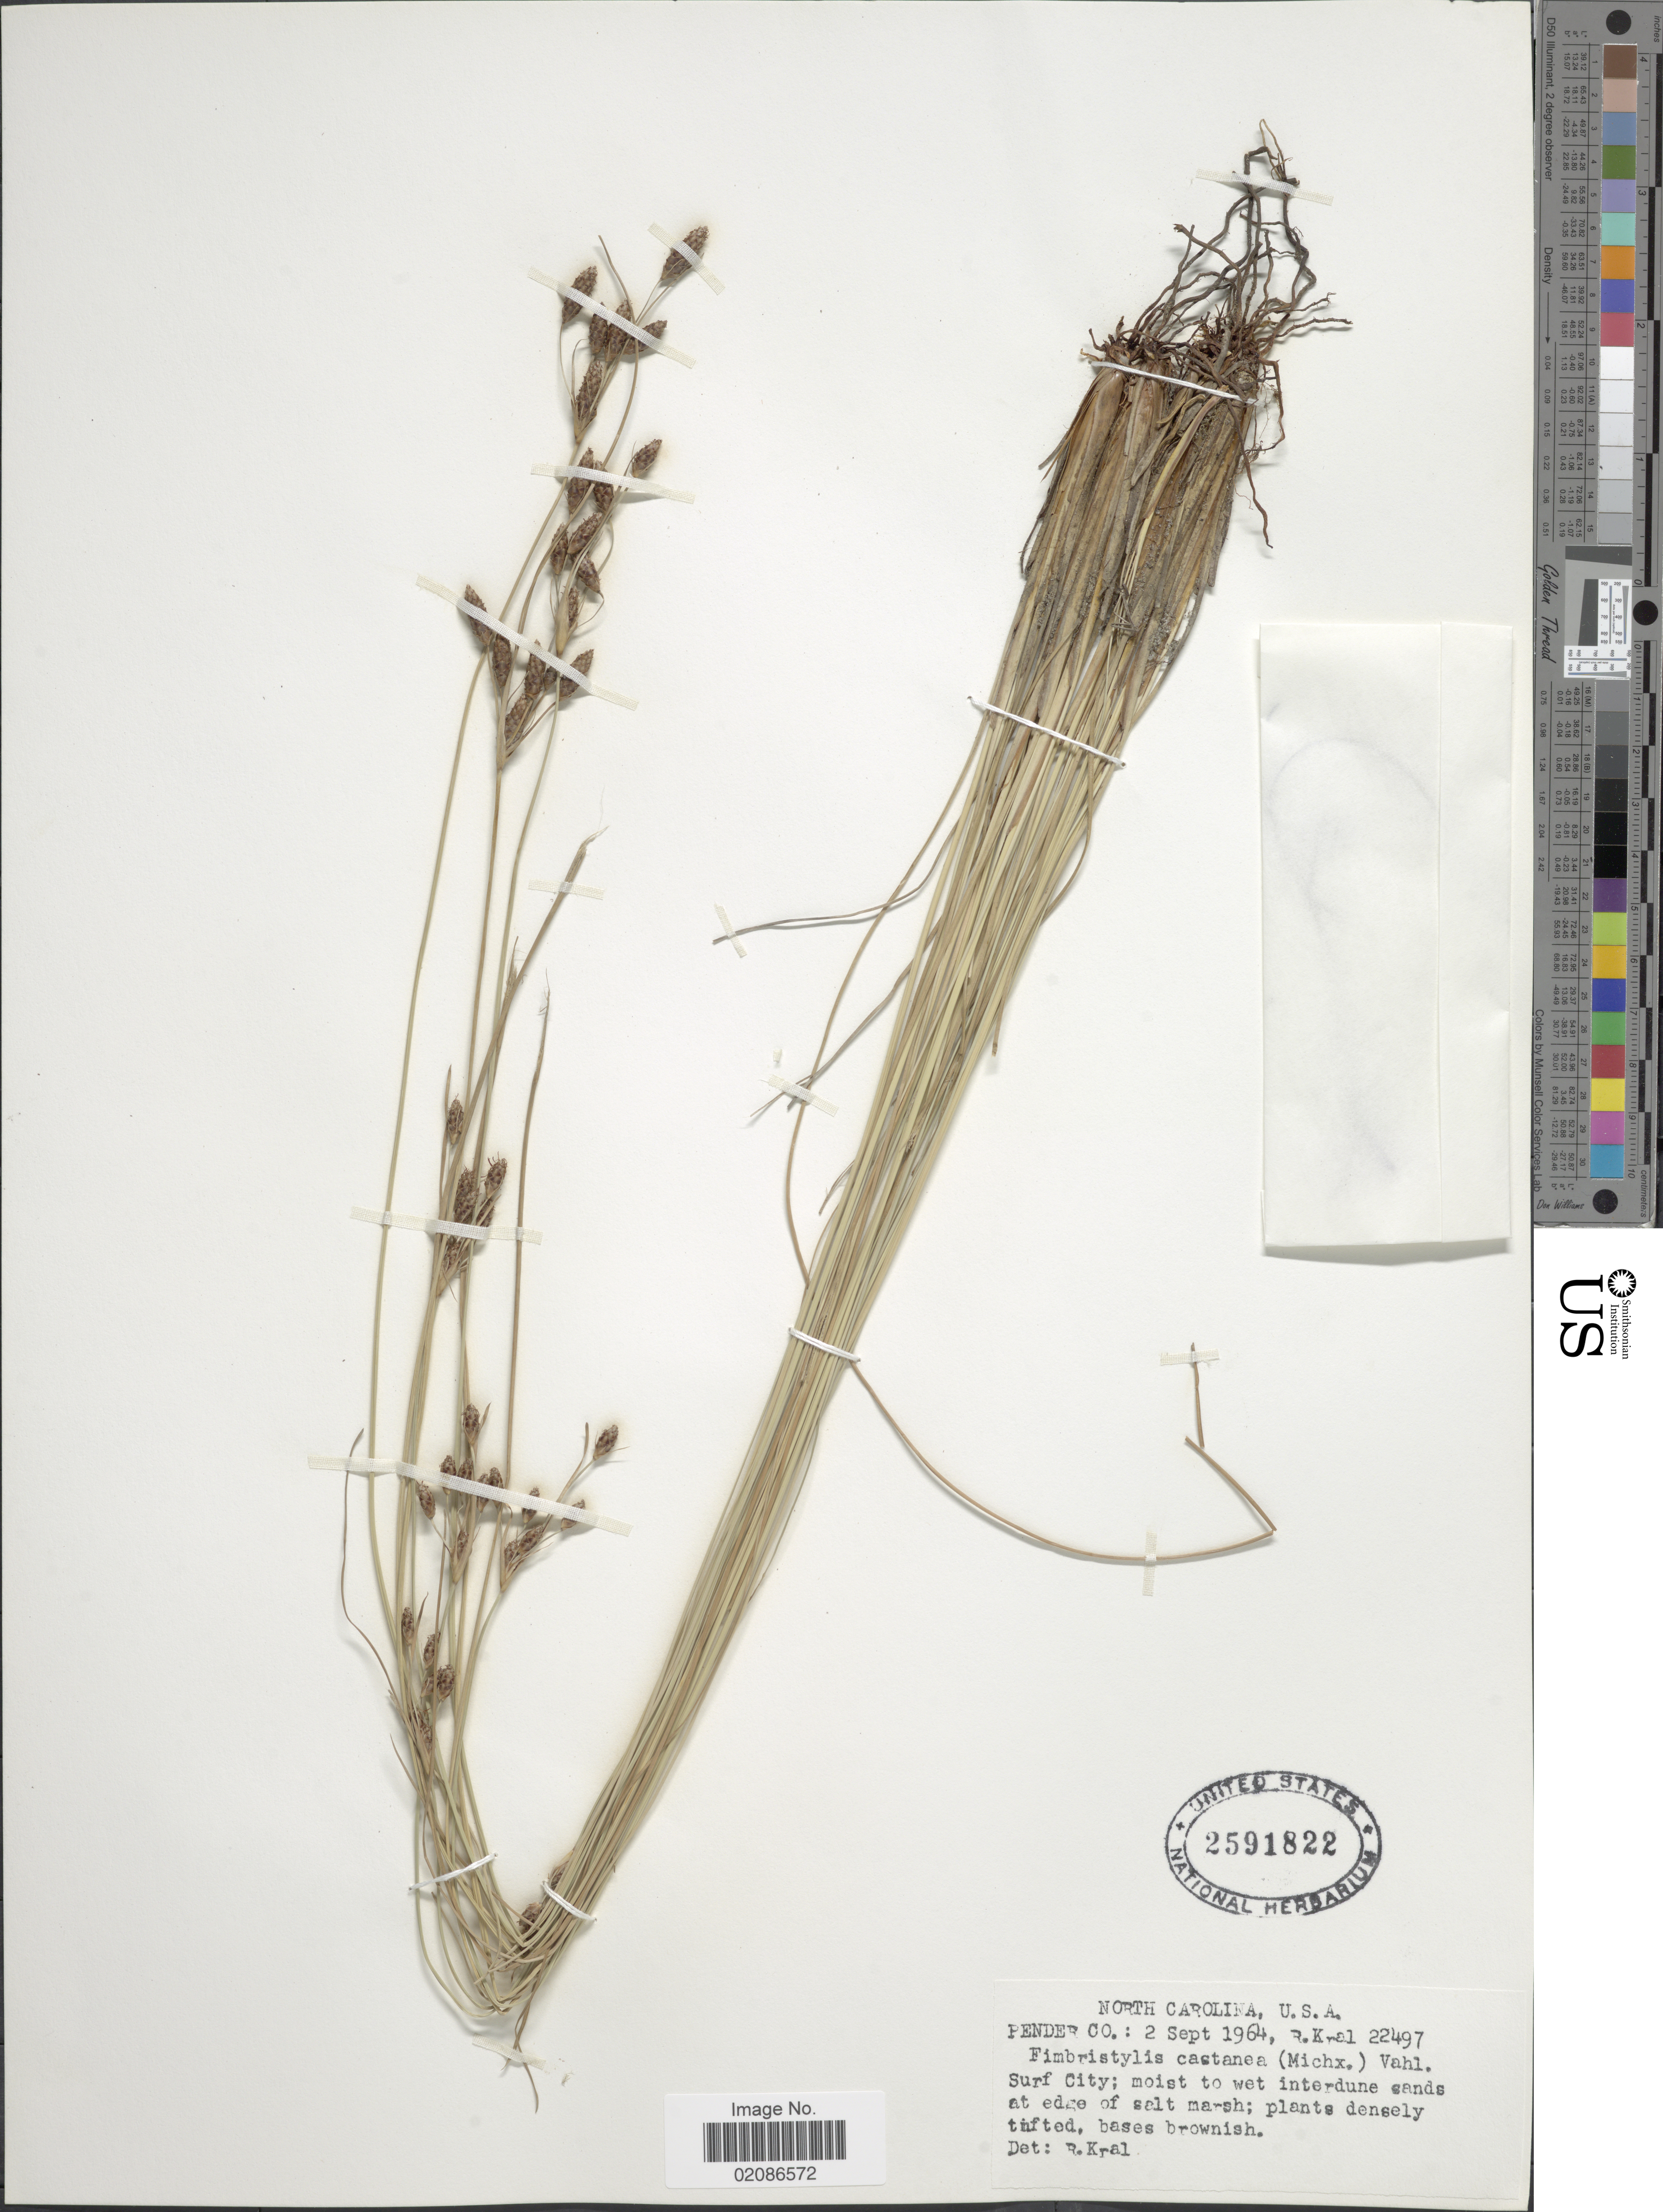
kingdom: Plantae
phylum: Tracheophyta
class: Liliopsida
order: Poales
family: Cyperaceae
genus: Fimbristylis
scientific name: Fimbristylis castanea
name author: (Michx.) Vahl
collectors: R. Kral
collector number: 22497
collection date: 1964-09-02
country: United States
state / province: North Carolina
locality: Pender Co; Surf City; moist to wet interdune sands at edge of salt marsh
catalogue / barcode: US 2591822